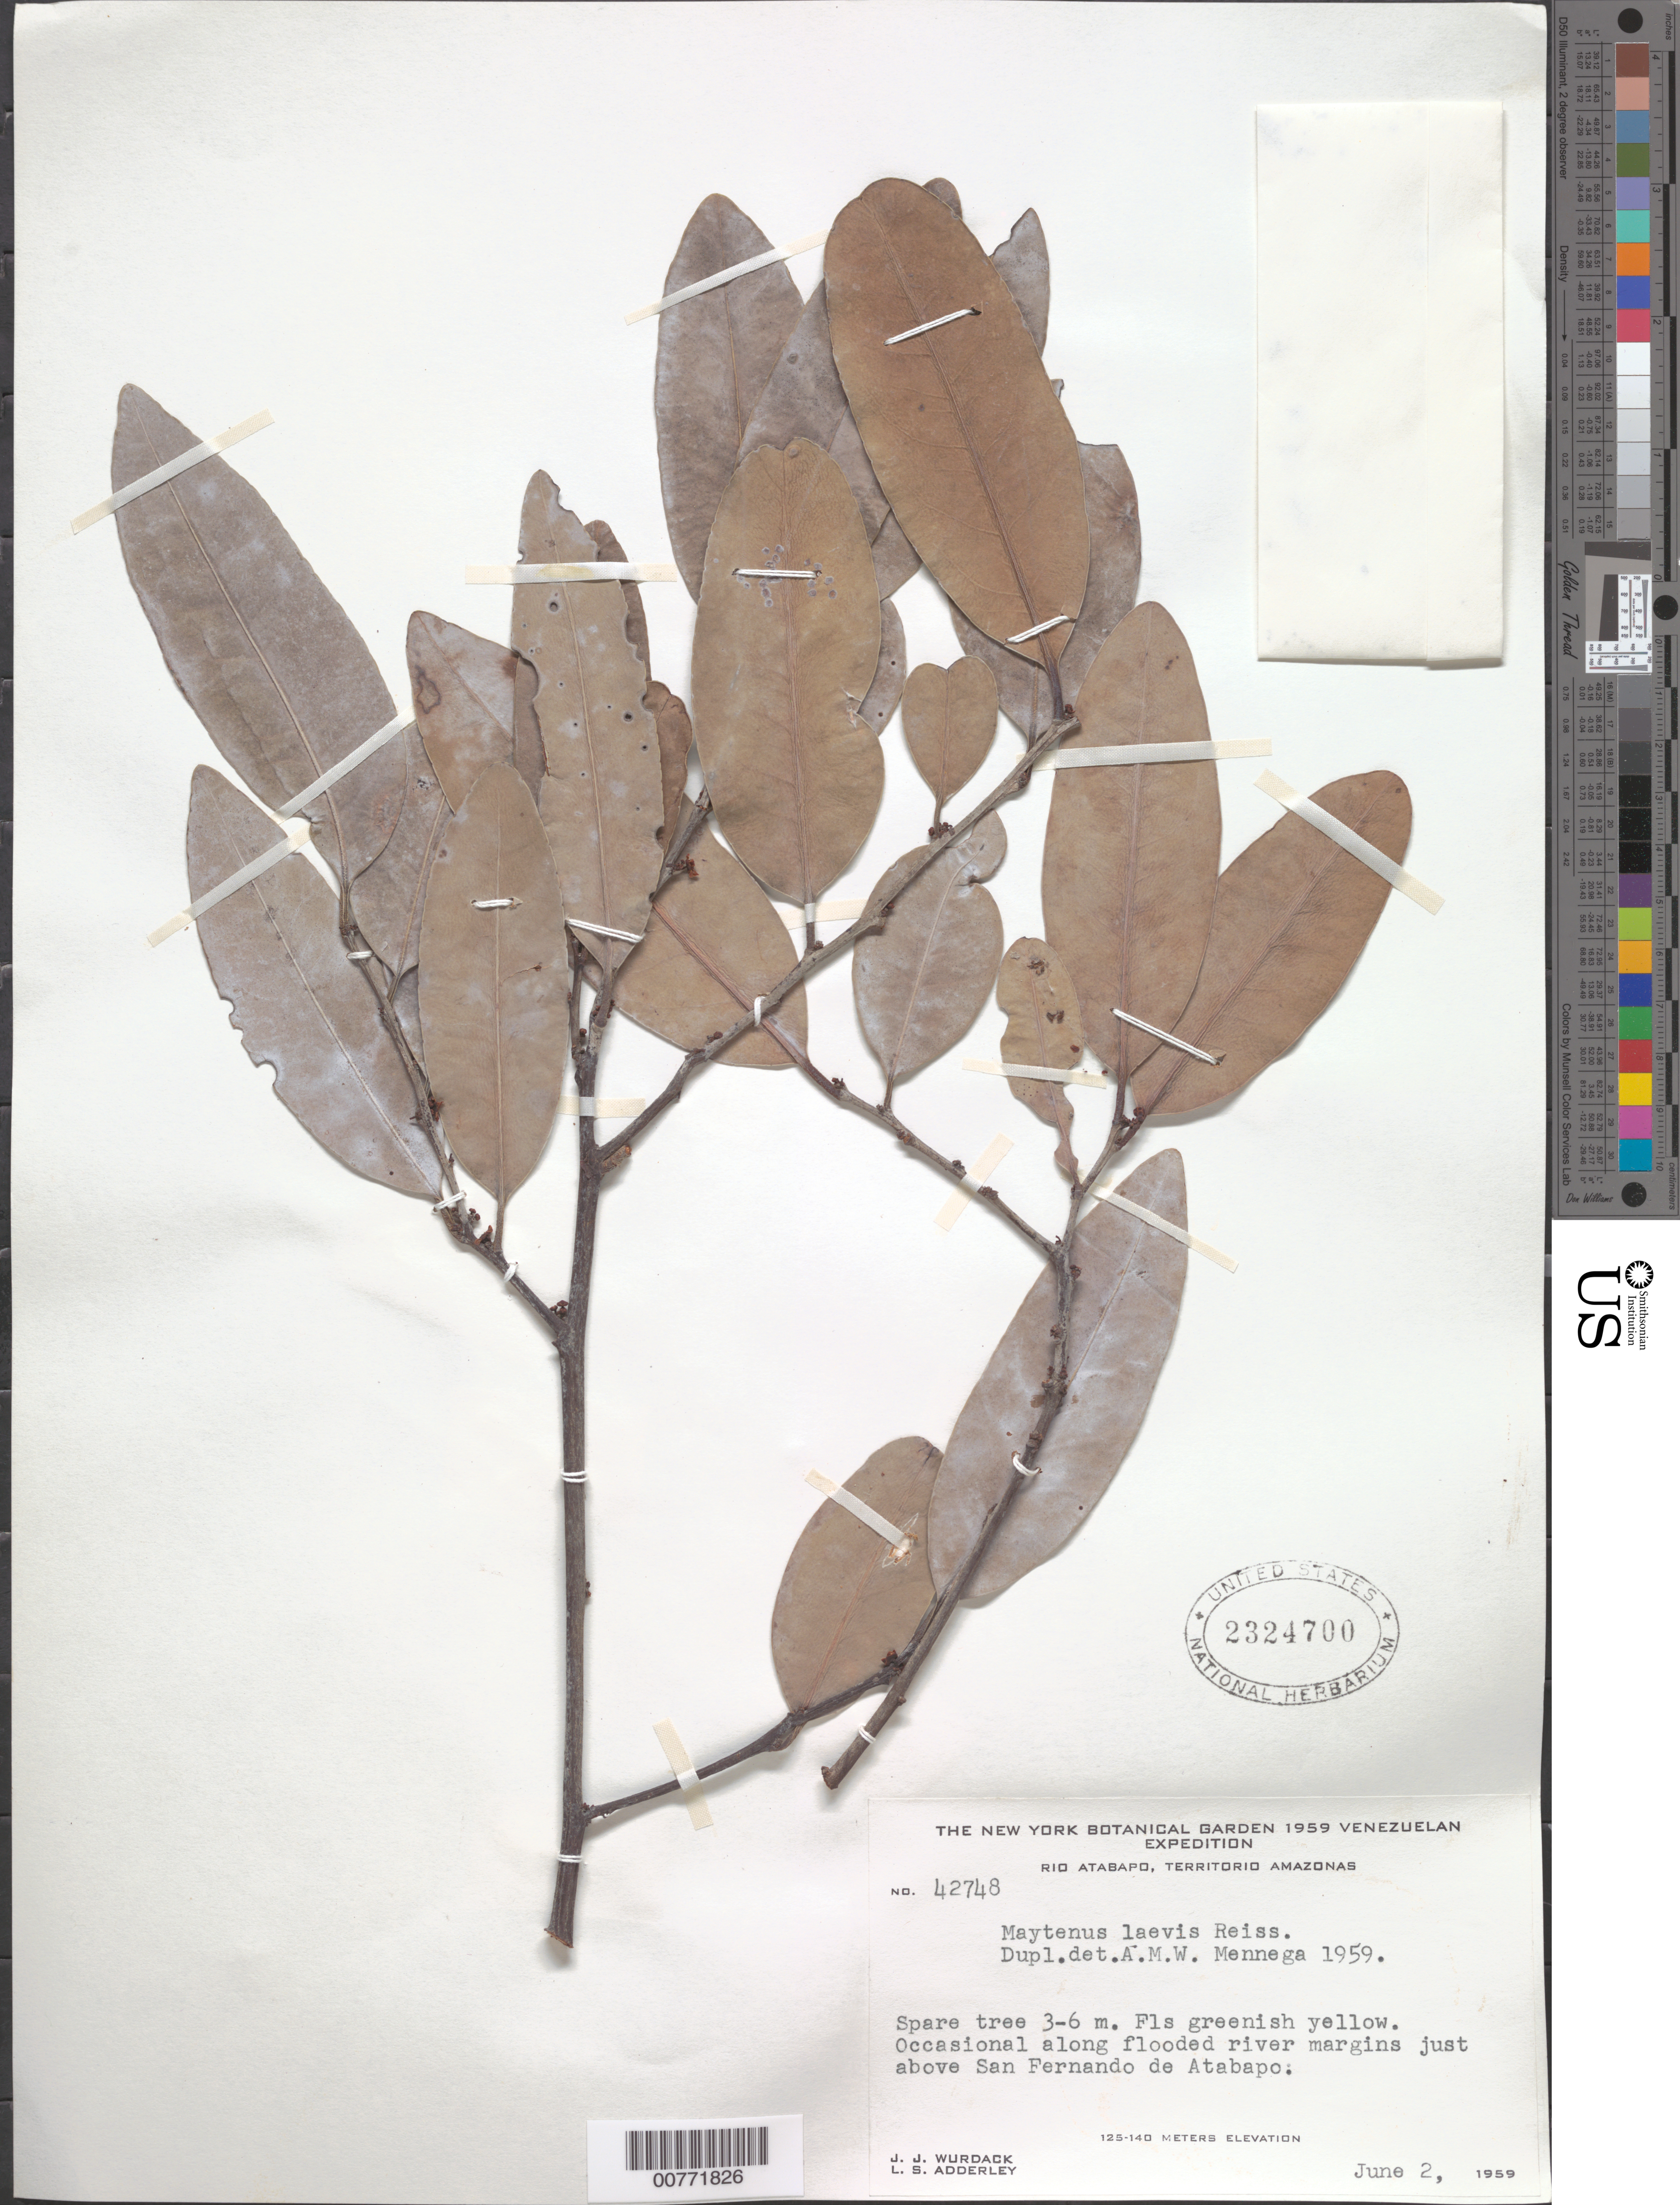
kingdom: Plantae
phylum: Tracheophyta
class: Magnoliopsida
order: Celastrales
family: Celastraceae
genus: Maytenus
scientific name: Maytenus laevis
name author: Reissek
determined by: Mennega, A. M. W.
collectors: J. J. Wurdack & L. S. Adderley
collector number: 42748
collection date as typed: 2-Jun-59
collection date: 1959-06-02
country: Venezuela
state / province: Amazonas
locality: Río Atabapo, just above San Fernando de Atabapo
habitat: Along flooded margins of river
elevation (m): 125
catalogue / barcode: US 2324700